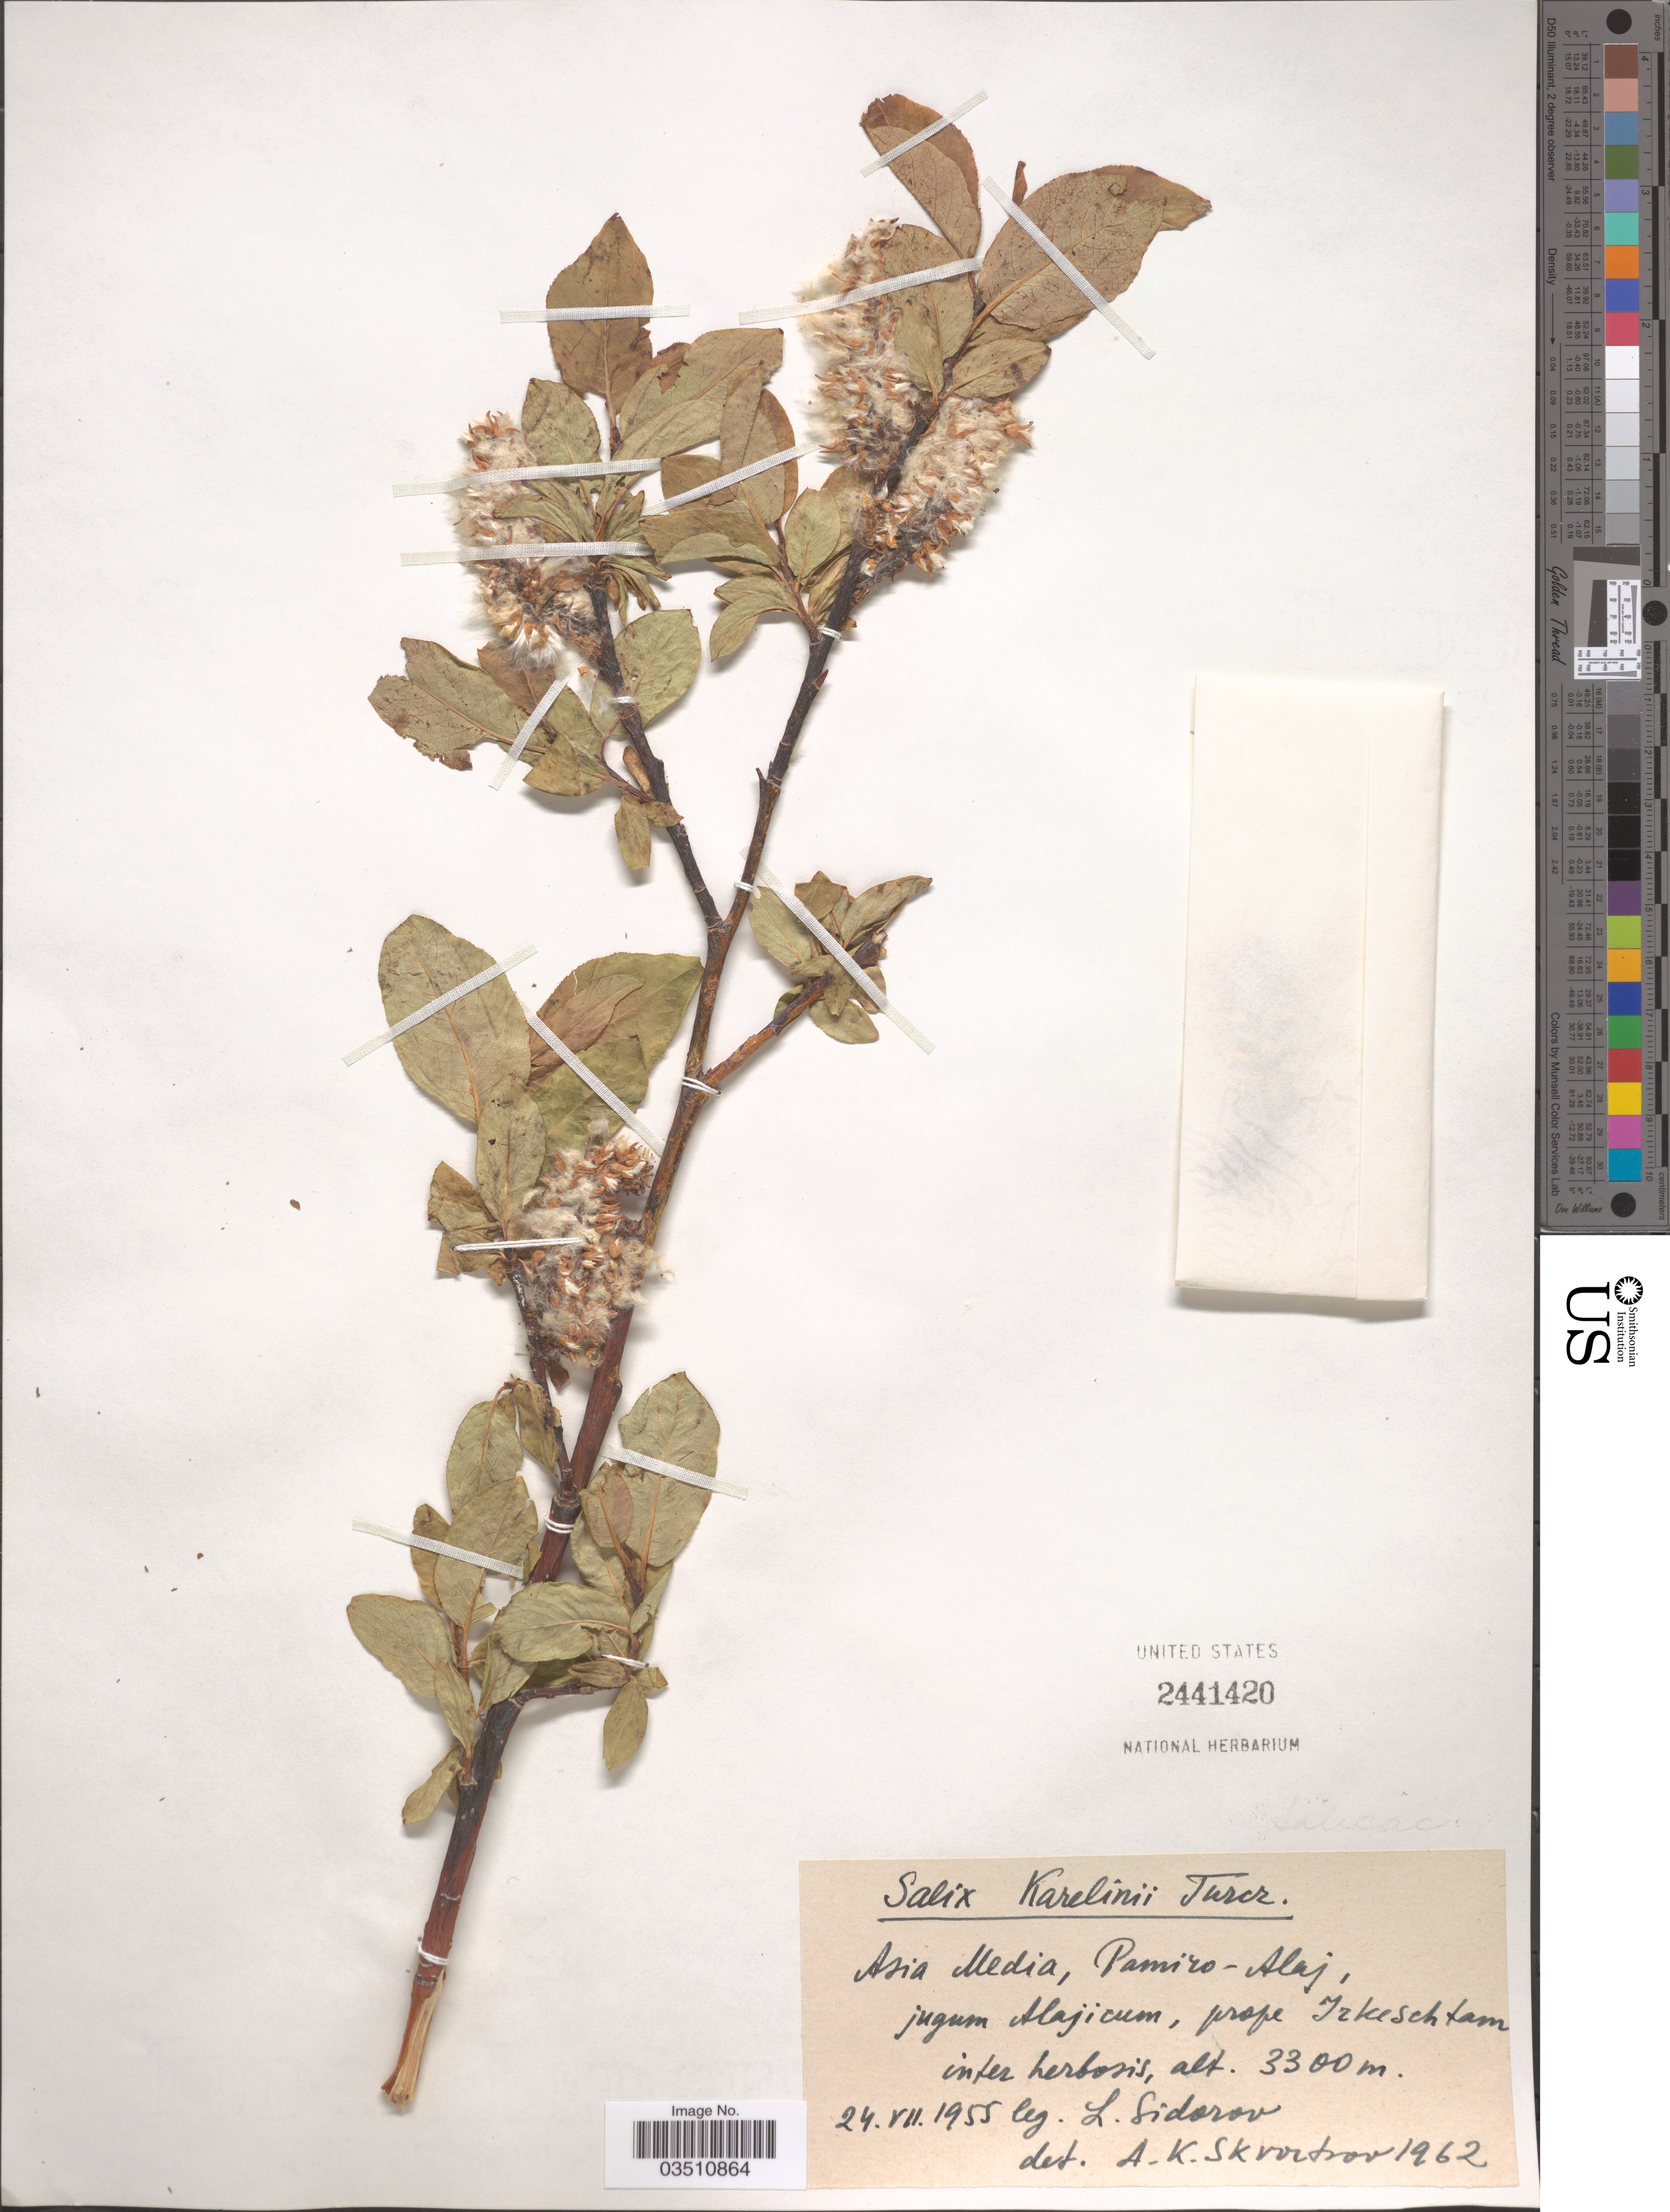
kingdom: Plantae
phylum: Tracheophyta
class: Magnoliopsida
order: Malpighiales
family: Salicaceae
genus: Salix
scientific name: Salix karelinii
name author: Turcz. ex Stschegl.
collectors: L. Sidorov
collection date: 1955-07-24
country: Kyrgyzstan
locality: Asia Media, Pamiro-Alaj, jugum Alajicum, prope Irkeschtam inter herboris.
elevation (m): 3300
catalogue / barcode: US 2441420